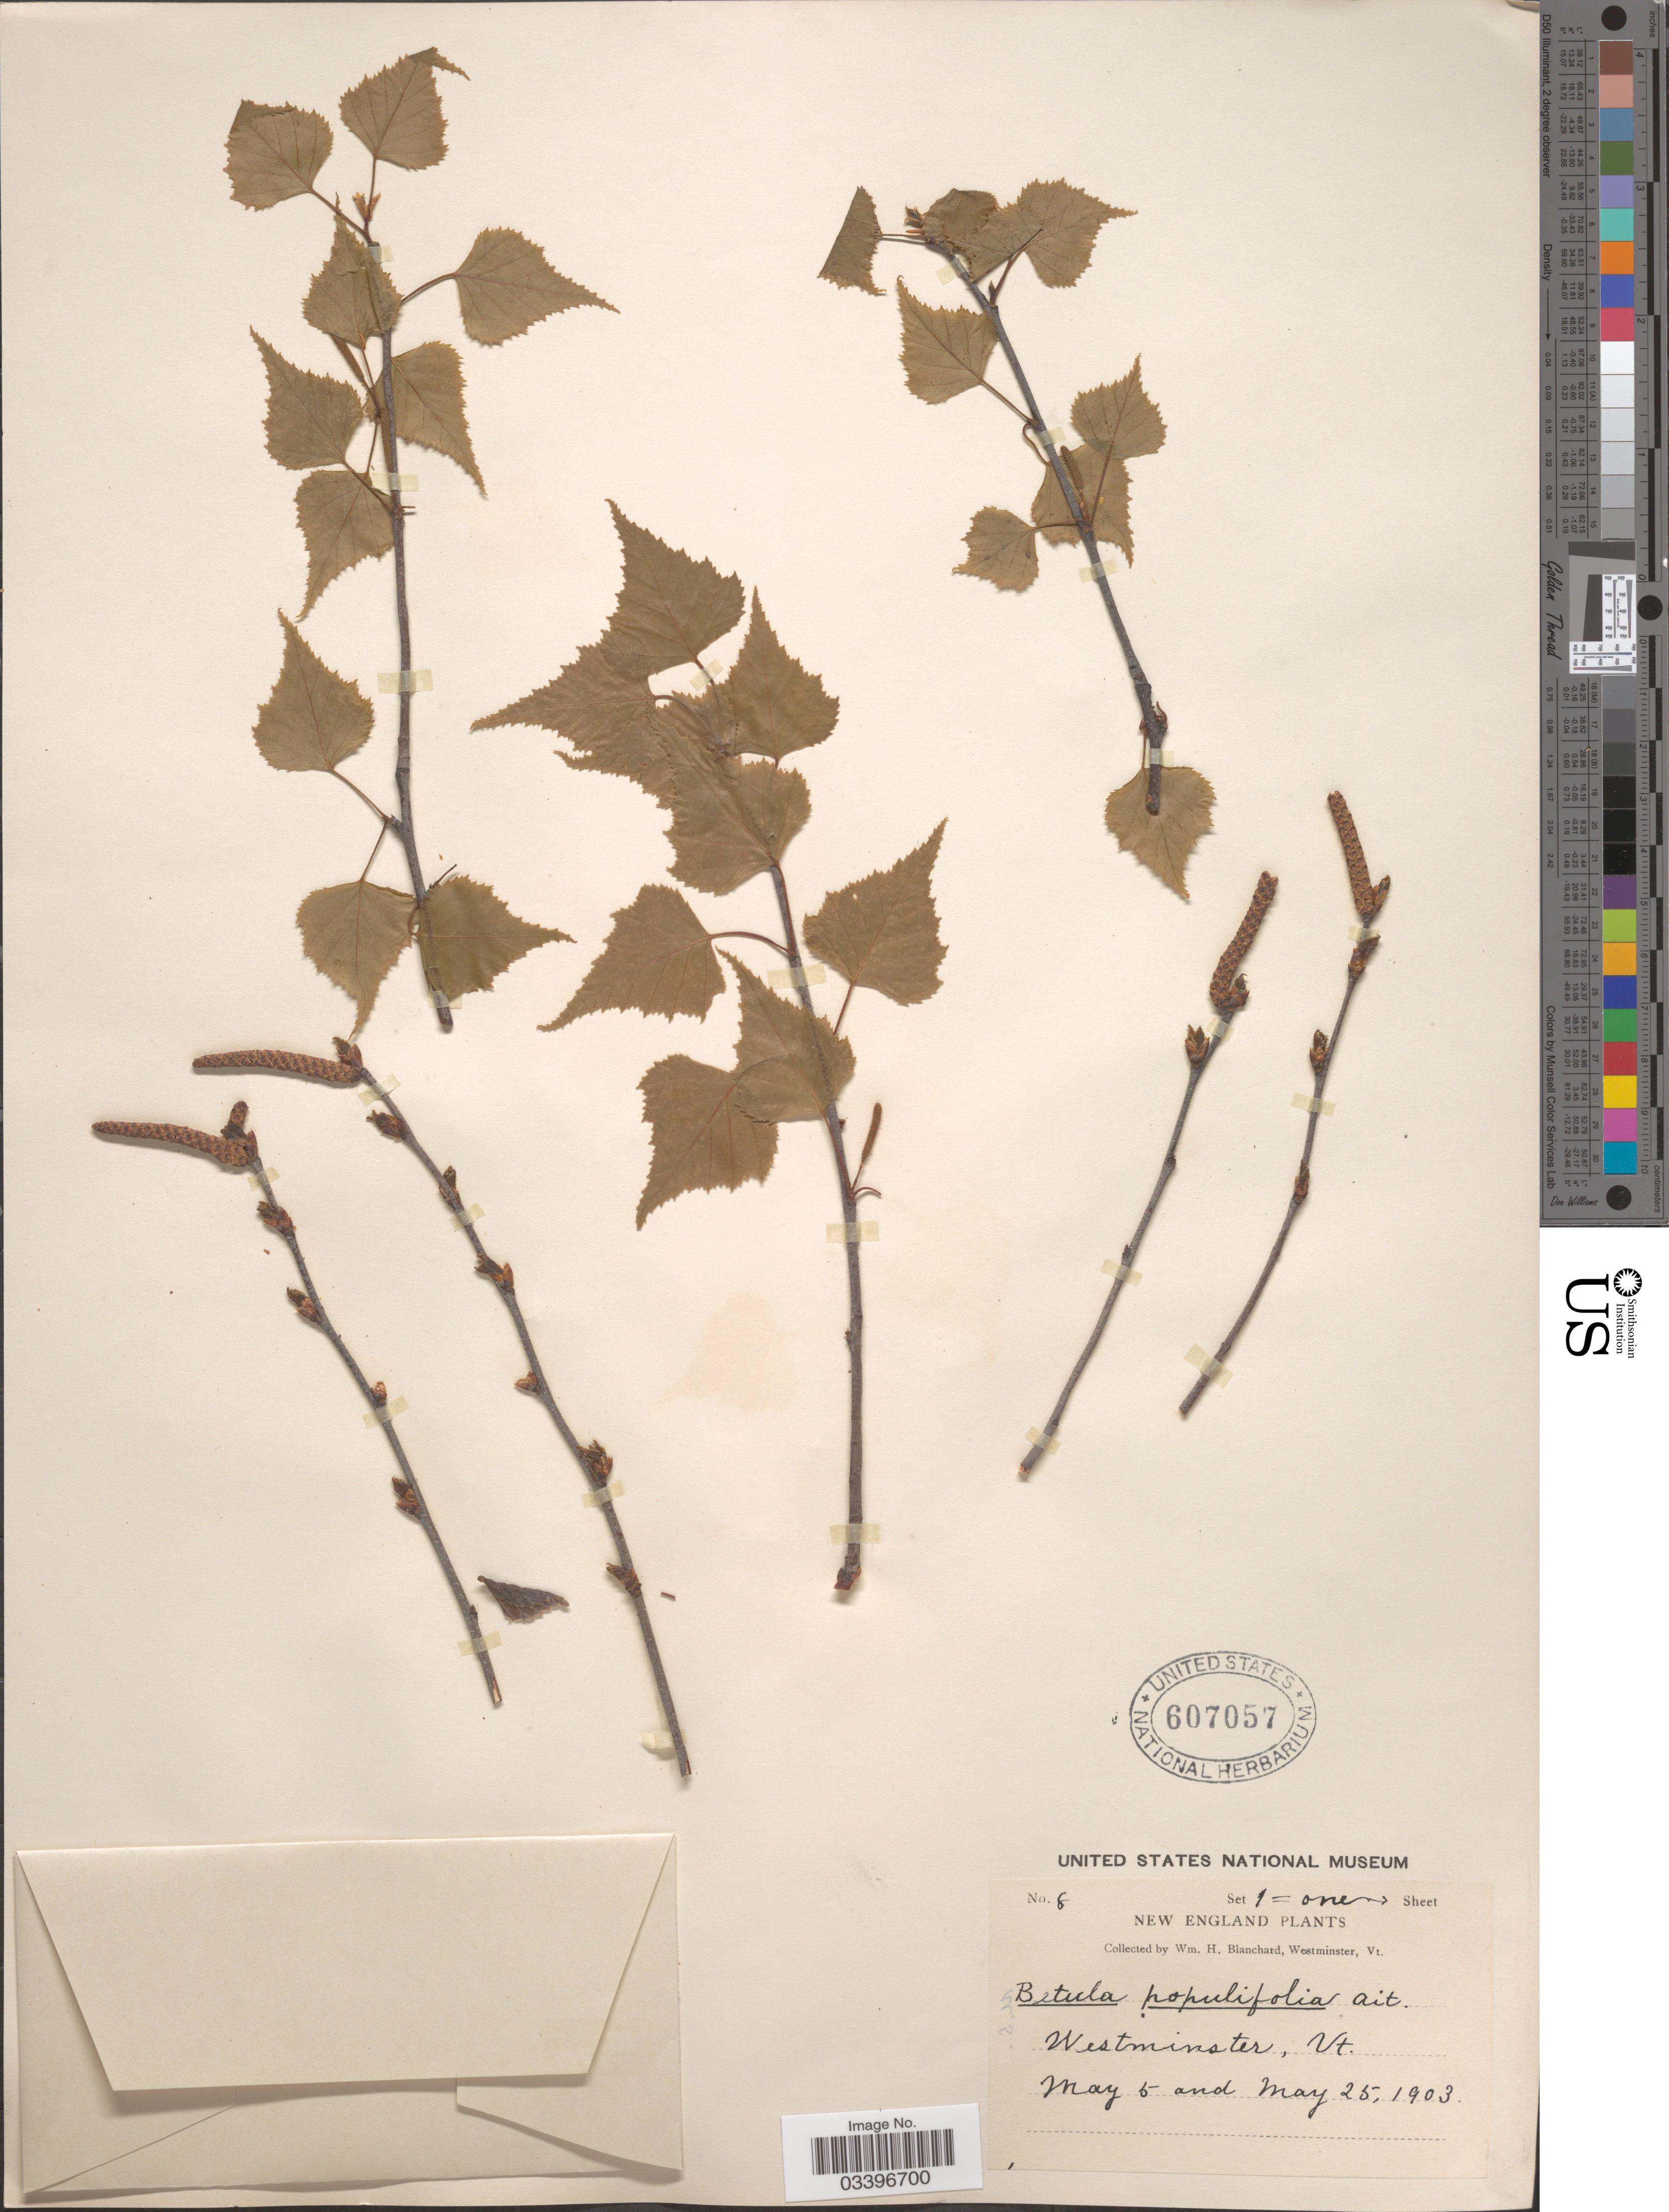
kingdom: Plantae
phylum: Tracheophyta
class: Magnoliopsida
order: Fagales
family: Betulaceae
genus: Betula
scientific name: Betula populifolia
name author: Marshall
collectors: W. H. Blanchard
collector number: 8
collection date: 1903-05-05/1903-05-25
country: United States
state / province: Vermont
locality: New England. Westminster.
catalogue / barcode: US 607057